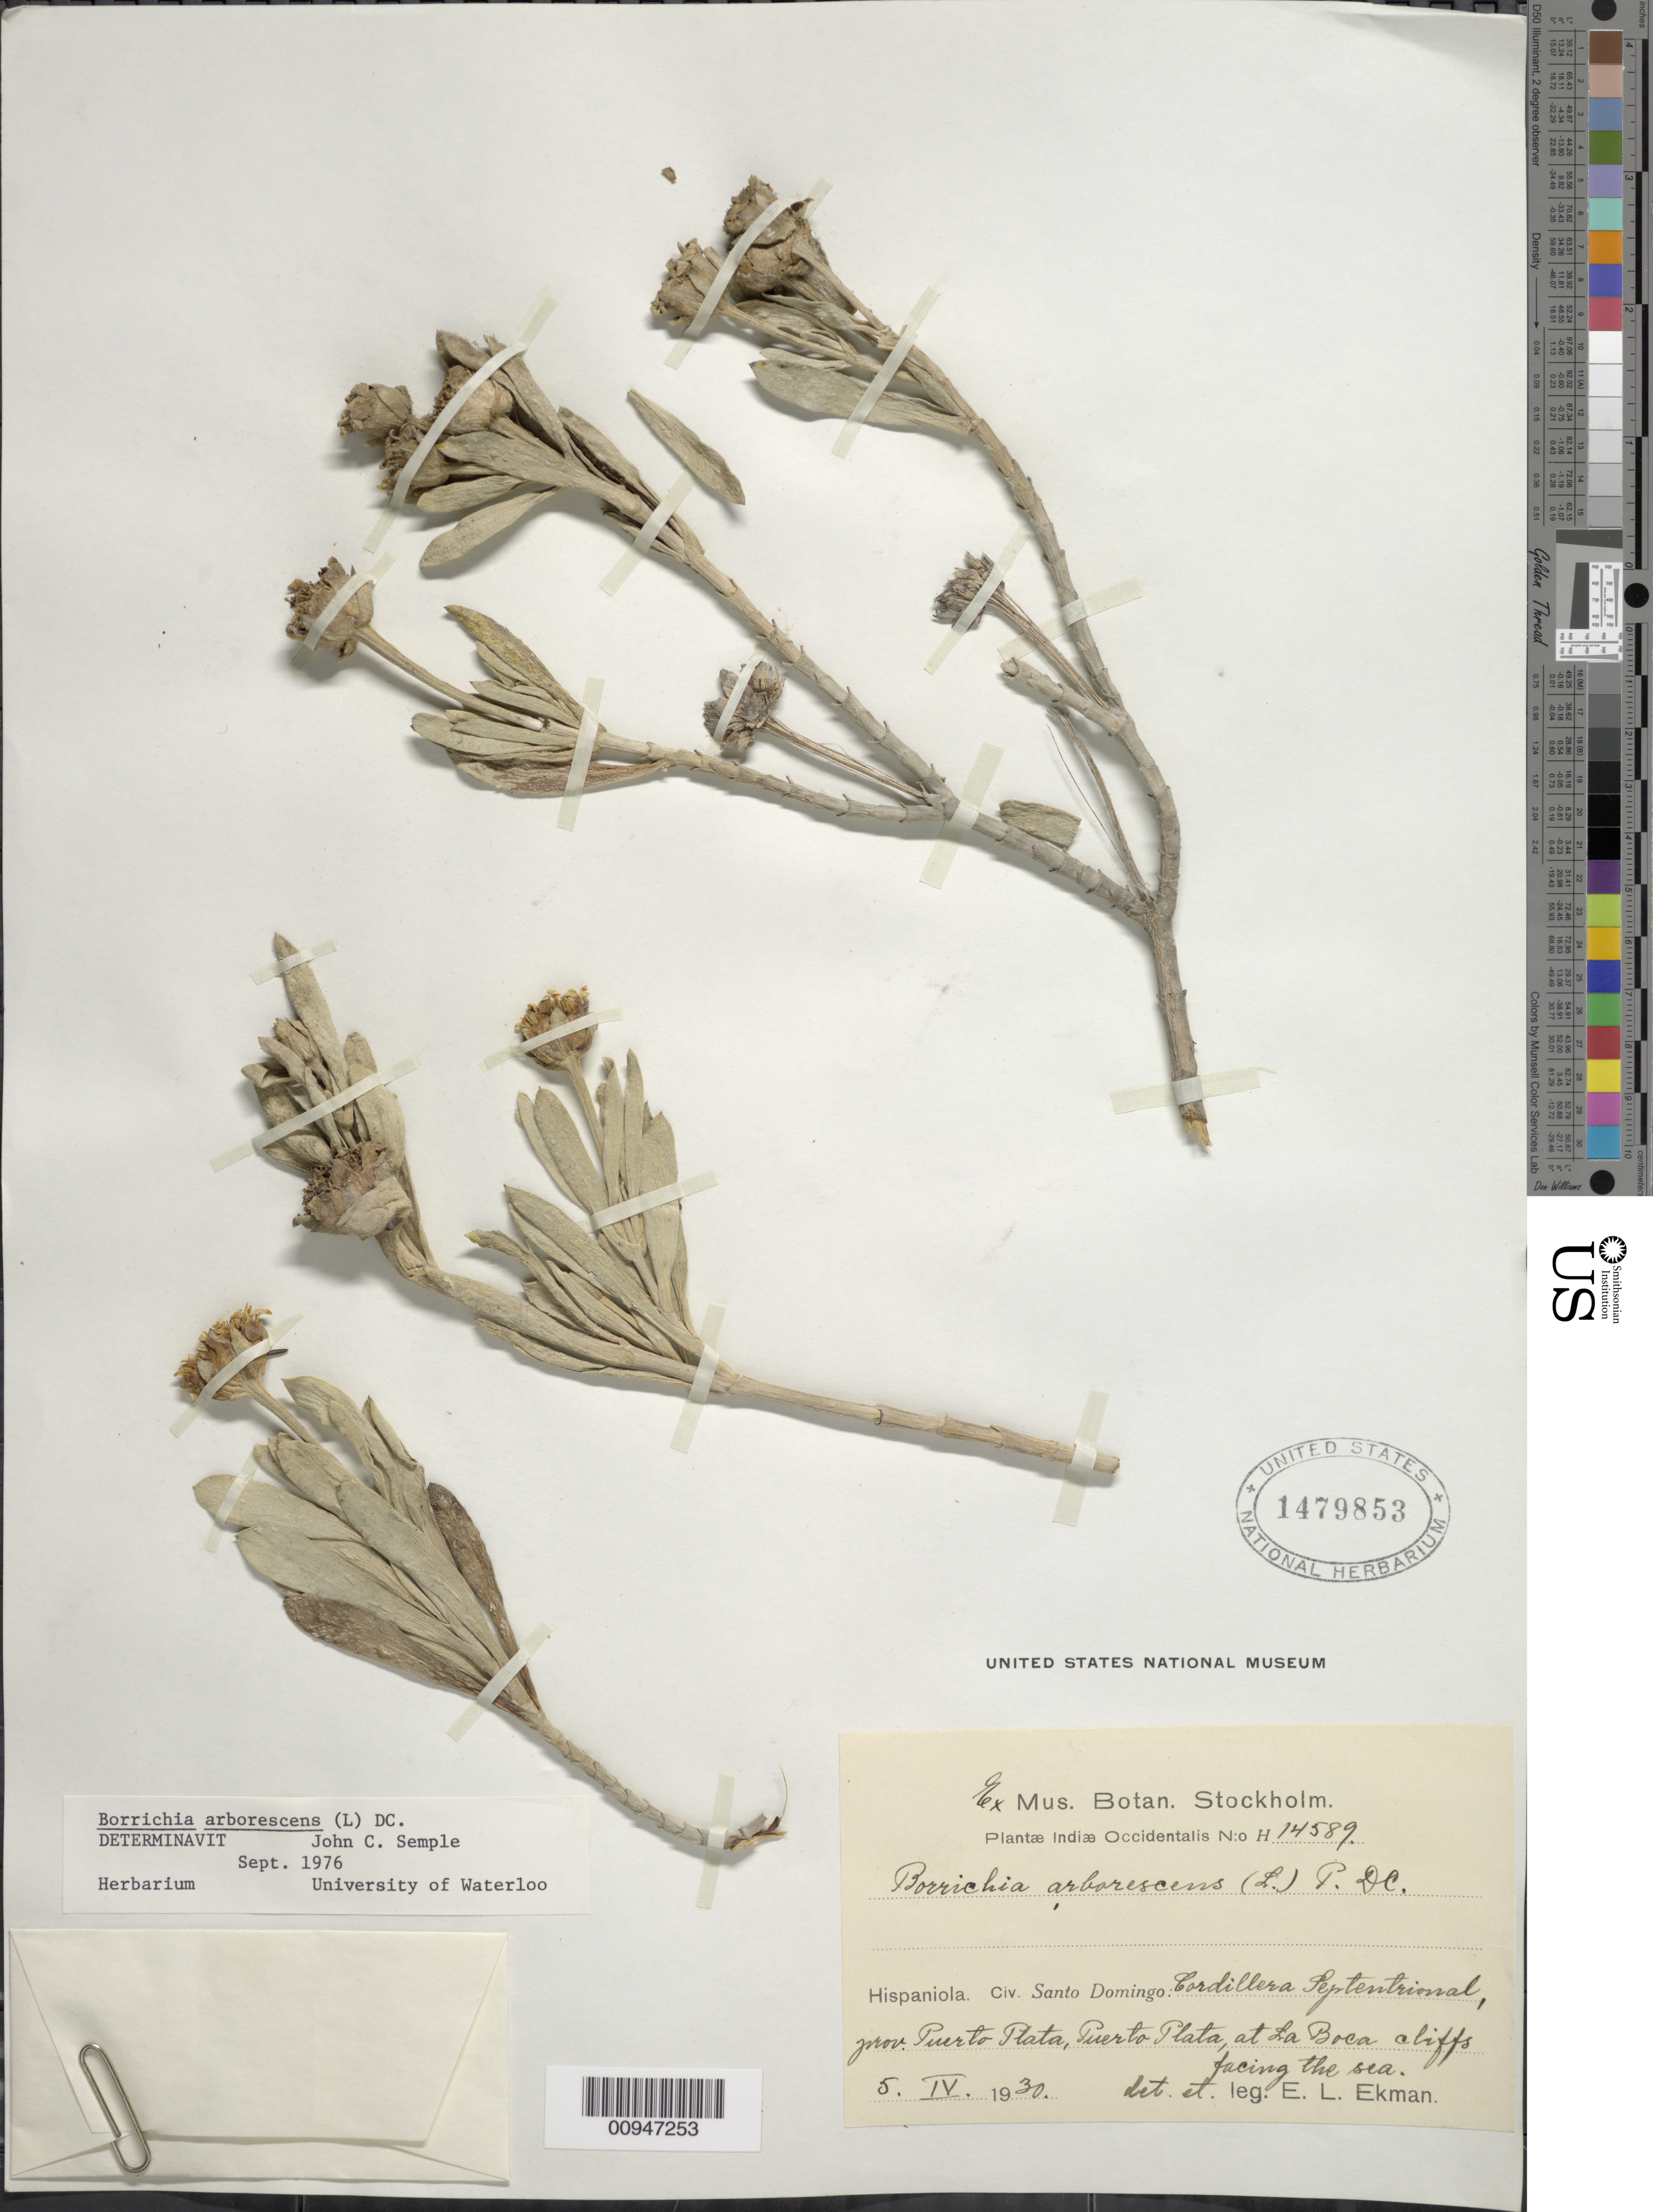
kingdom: Plantae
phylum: Tracheophyta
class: Magnoliopsida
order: Asterales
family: Asteraceae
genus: Borrichia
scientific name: Borrichia arborescens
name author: (L.) DC.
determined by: Semple, J. C.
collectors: E. L. Ekman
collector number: H 14589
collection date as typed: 05 Apr 1930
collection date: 1930-04-05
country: Dominican Republic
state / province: Puerto Plata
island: Hispaniola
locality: Cordillera Septentrional, Puerto Plata, at tLa Boca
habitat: Cliffs facing the sea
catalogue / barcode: US 1479853